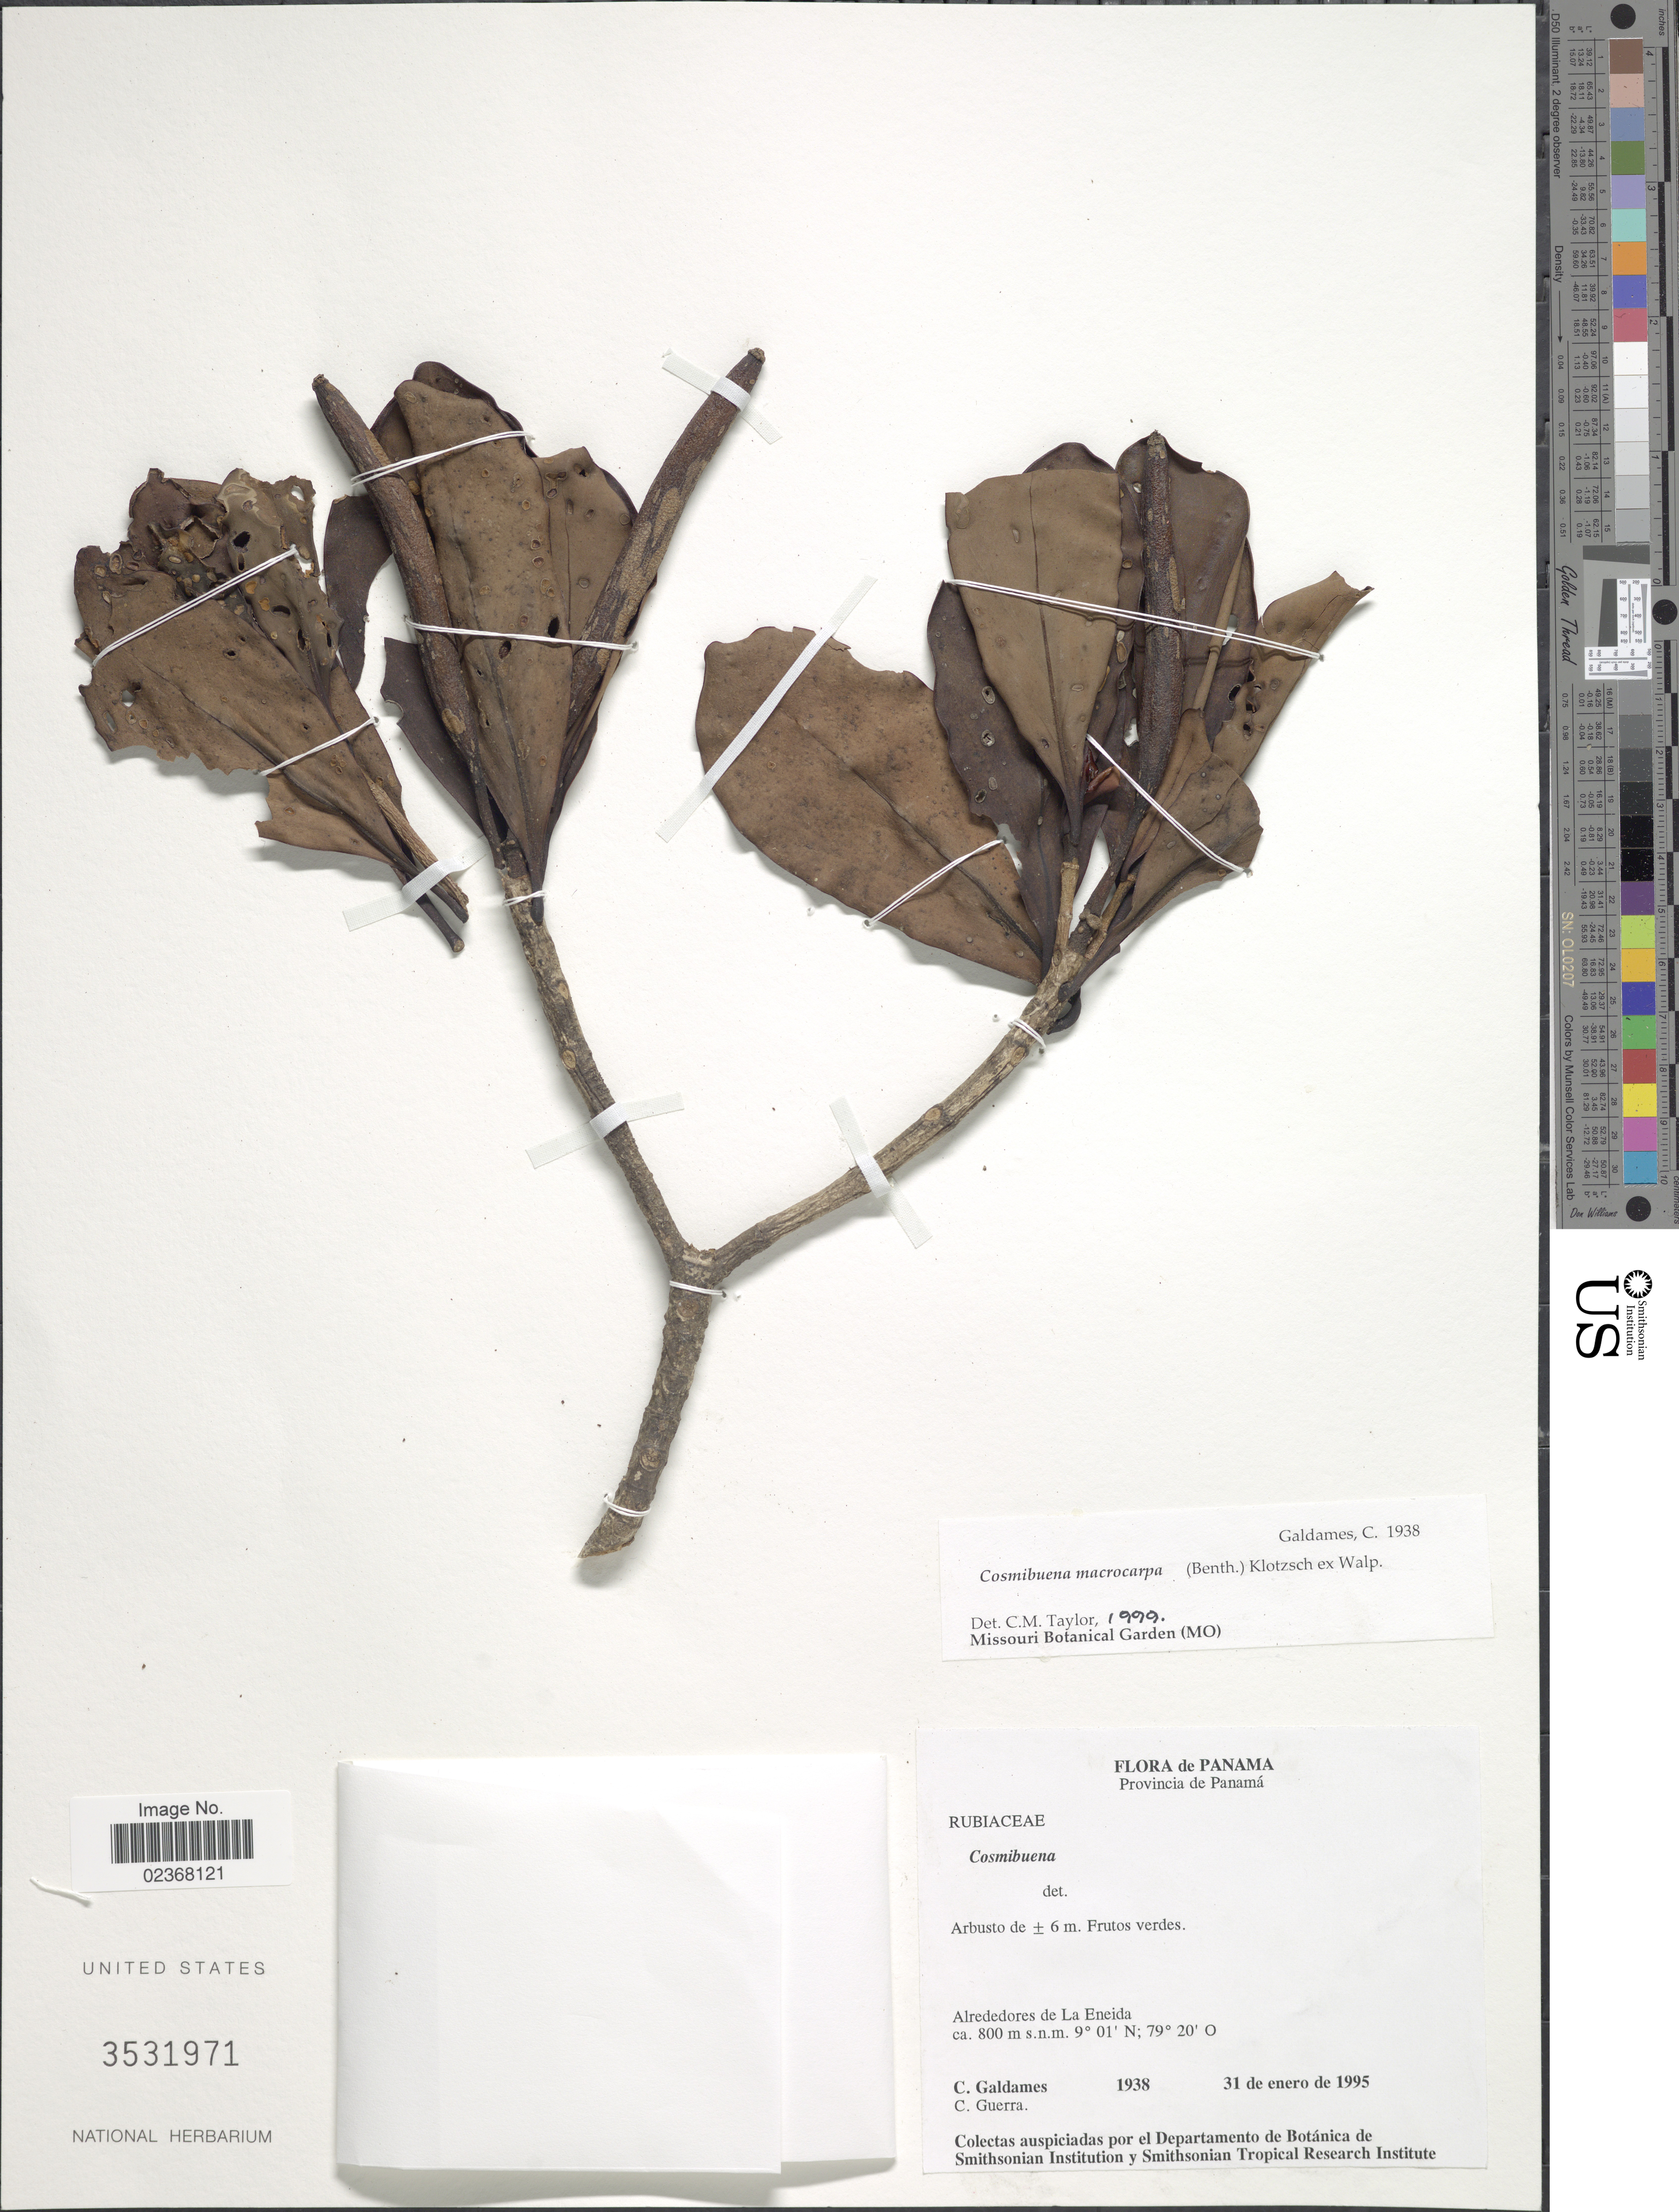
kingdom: Plantae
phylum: Tracheophyta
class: Magnoliopsida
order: Gentianales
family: Rubiaceae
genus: Cosmibuena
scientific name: Cosmibuena macrocarpa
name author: (Benth.) Klotzsch ex Walp.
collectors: C. Galdames & C. Guerra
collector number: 1938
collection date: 1995-01-31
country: Panama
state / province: Panamá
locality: Provincia de Panama, Alrededores de la Eneida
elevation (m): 800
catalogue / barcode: US 3531971